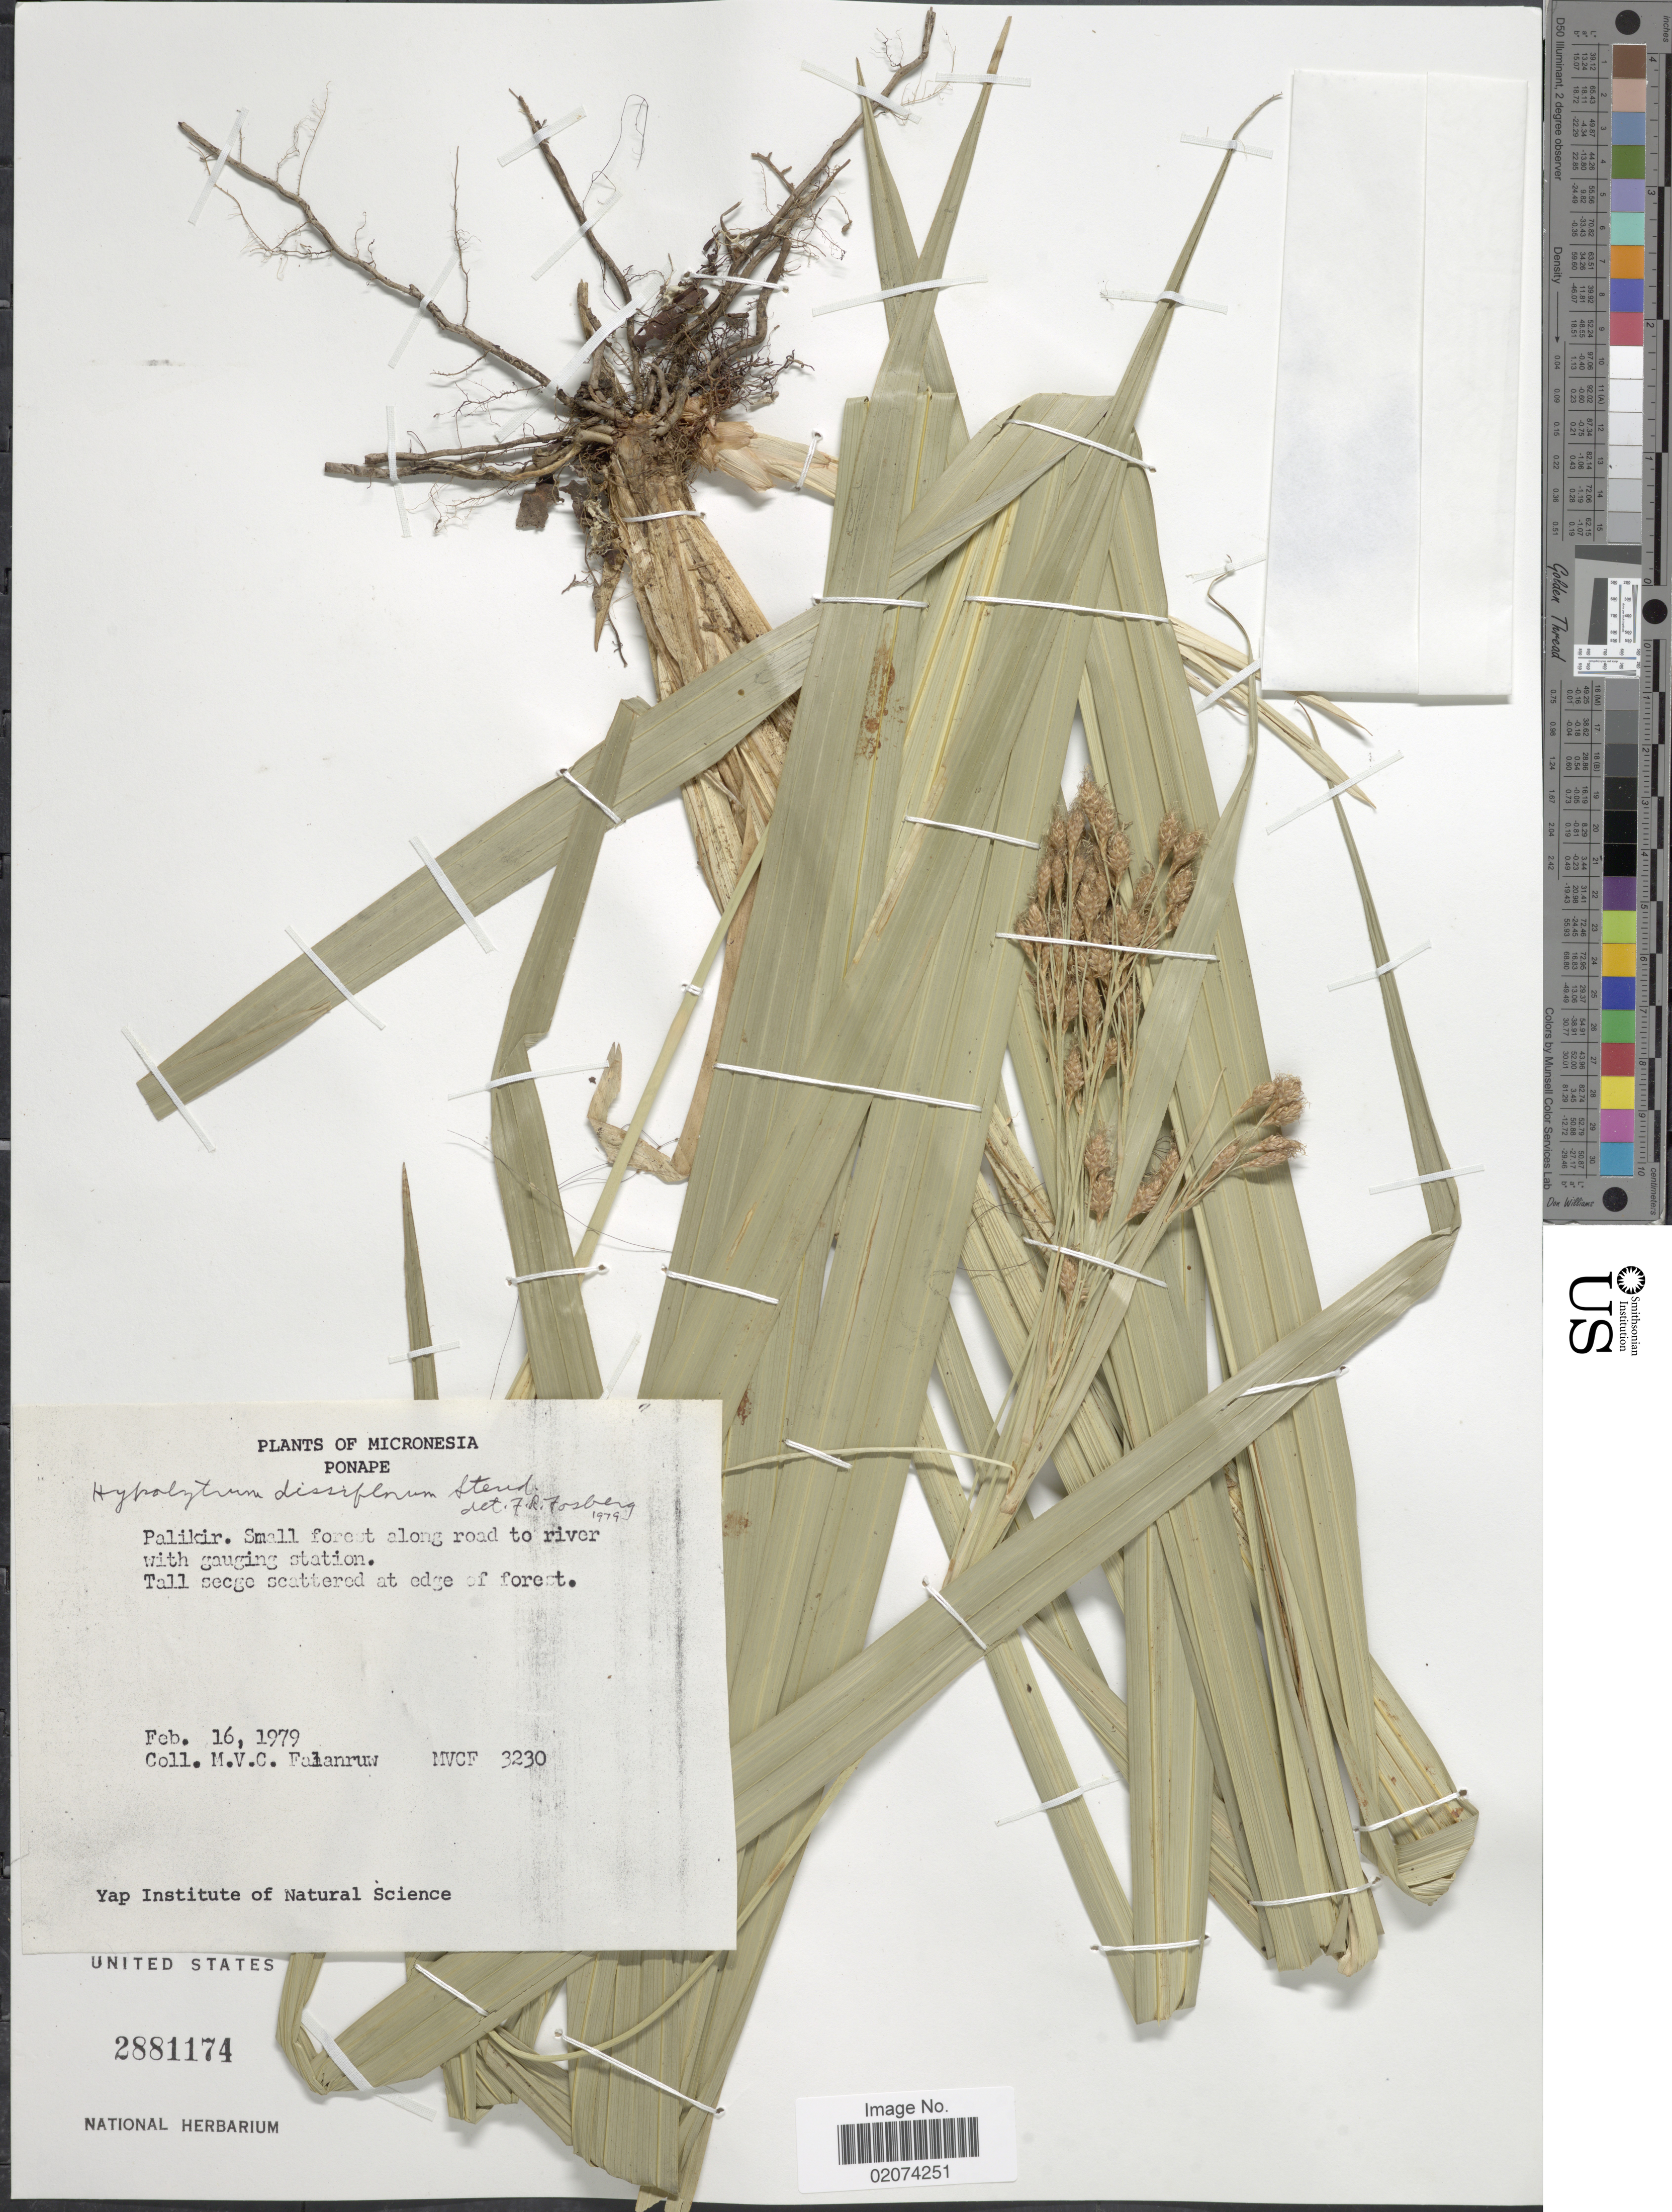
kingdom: Plantae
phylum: Tracheophyta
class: Liliopsida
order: Poales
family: Cyperaceae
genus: Hypolytrum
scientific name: Hypolytrum dissitiflorum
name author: Steud.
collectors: M. V. Falanruw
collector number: MVCF3230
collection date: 1979-02-16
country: Micronesia, Federated States of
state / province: Pohnpei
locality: Ponape. Palikir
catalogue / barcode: US 2881174